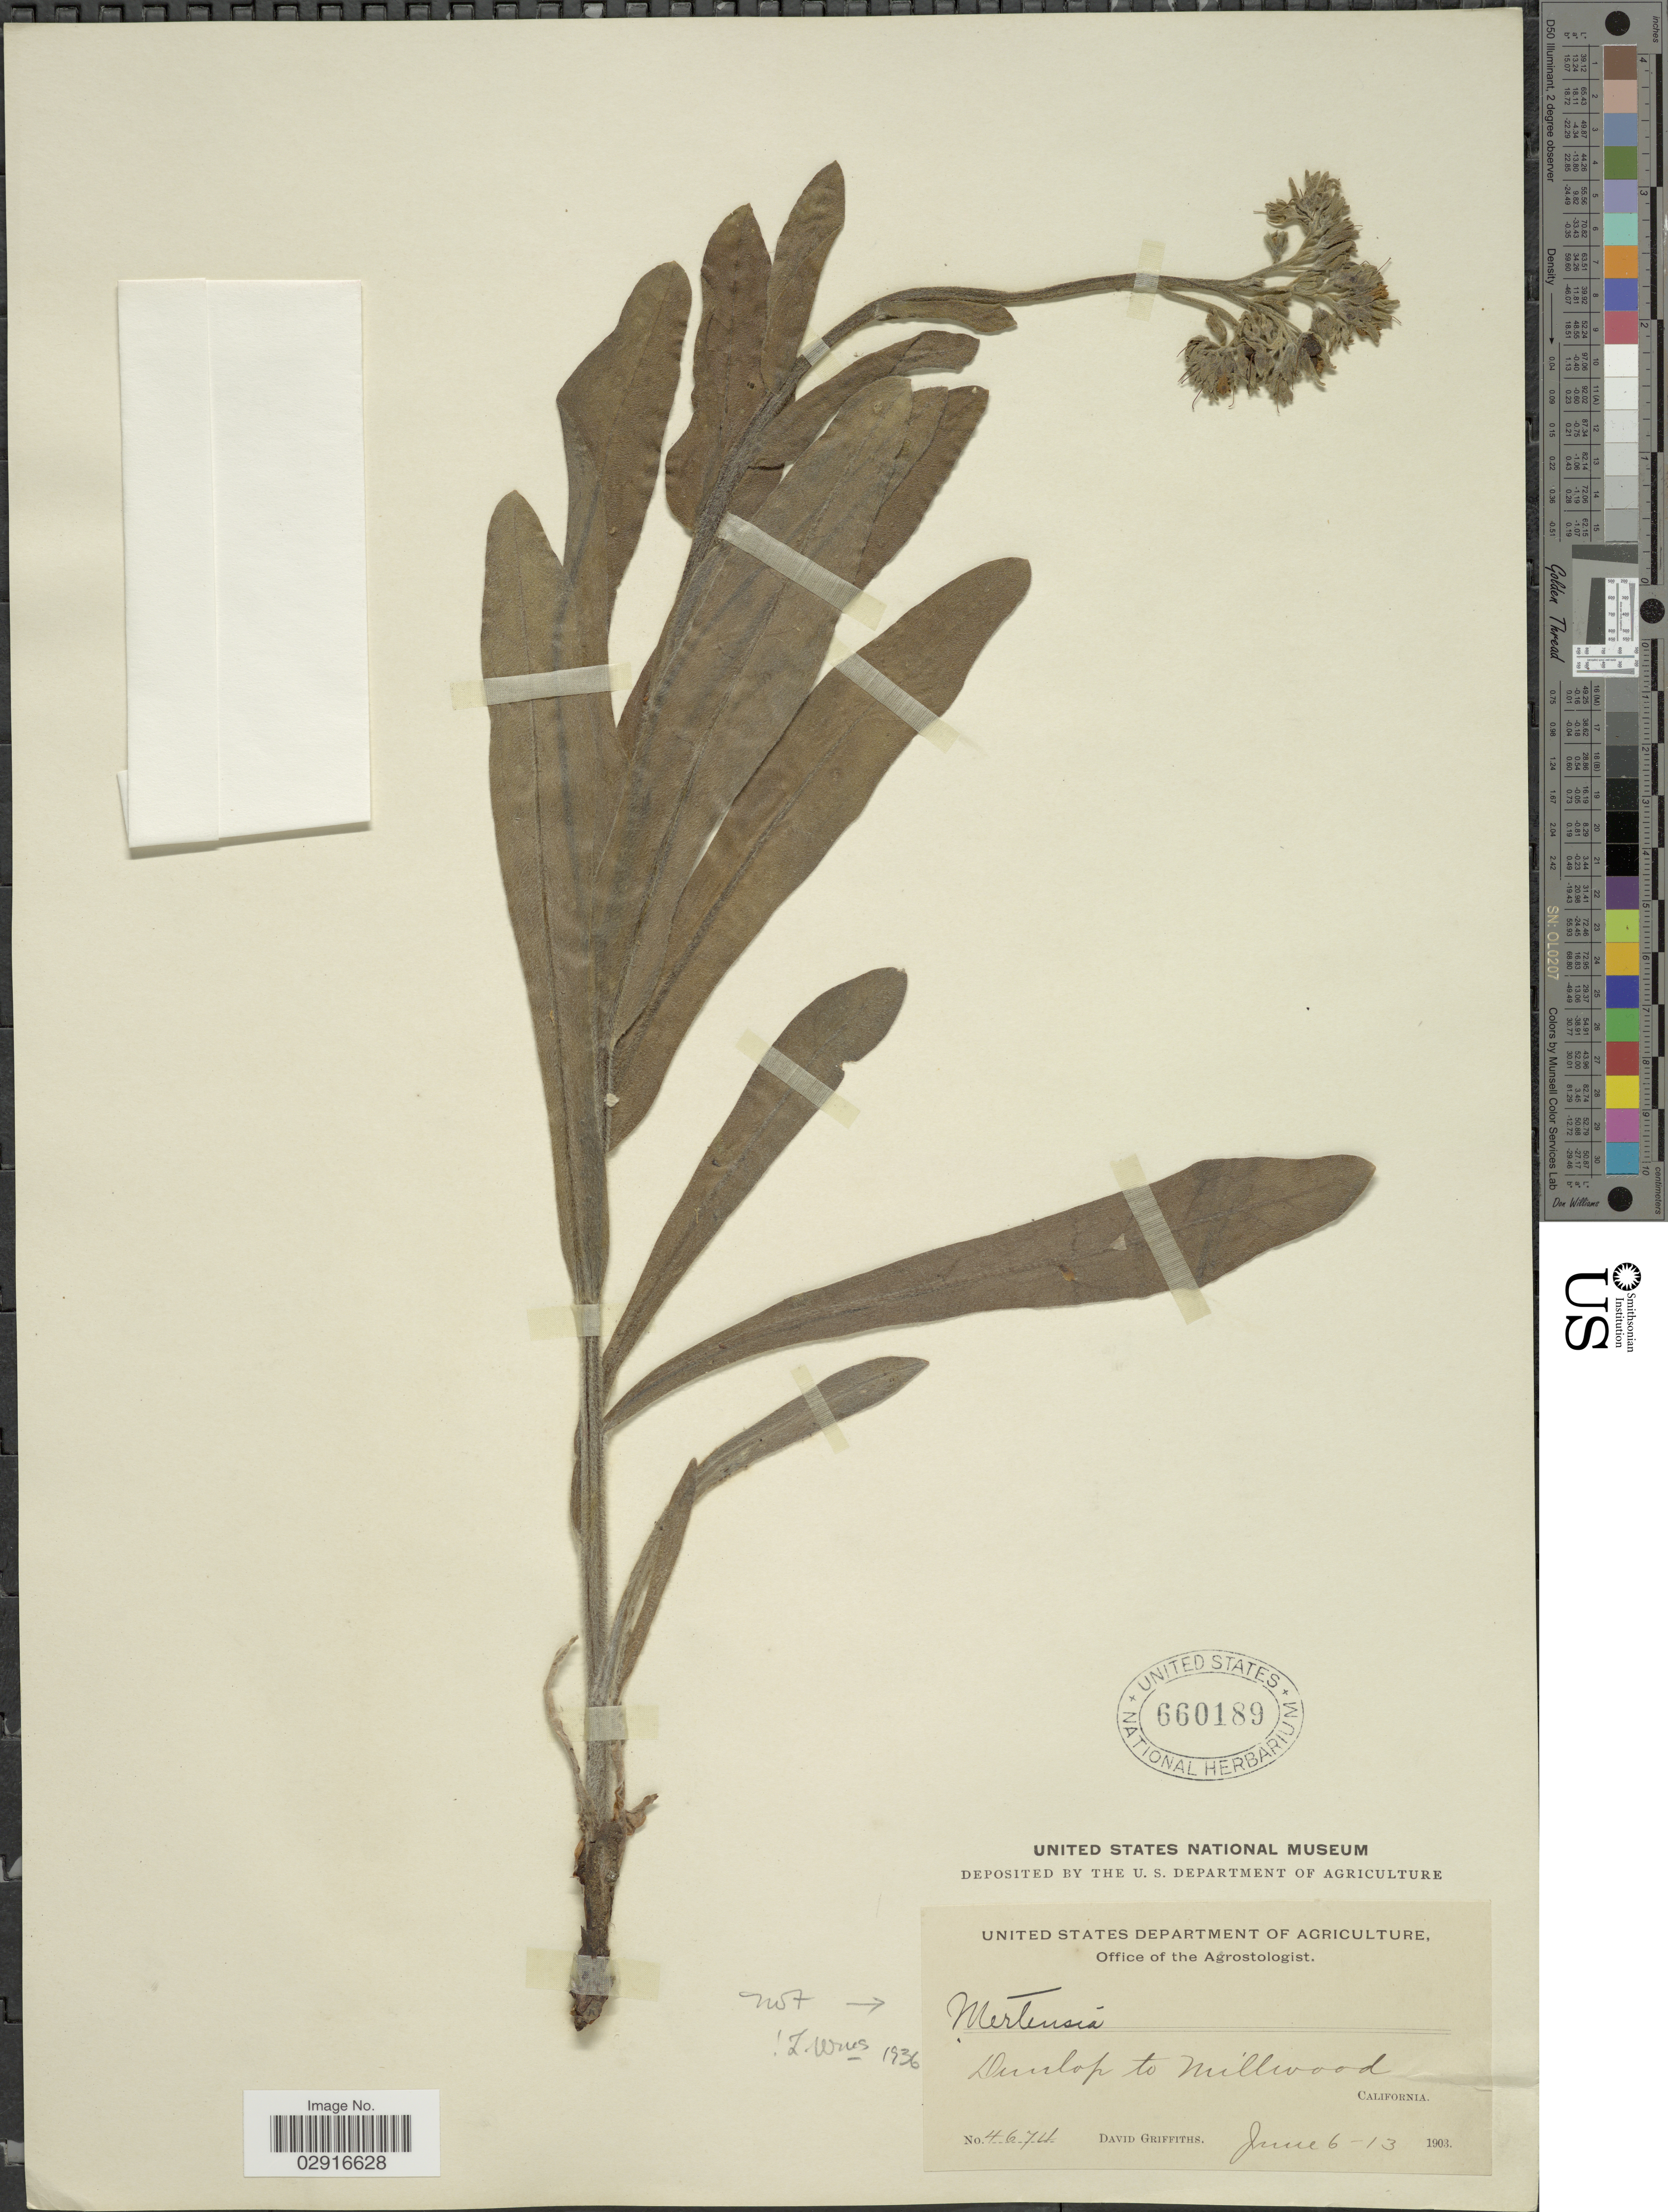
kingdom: Plantae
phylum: Tracheophyta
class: Magnoliopsida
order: Boraginales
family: Boraginaceae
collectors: D. Griffiths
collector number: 4674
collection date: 1903-06-06/1903-06-13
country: United States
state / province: California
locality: Dunlop to Millwod.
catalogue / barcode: US 660189